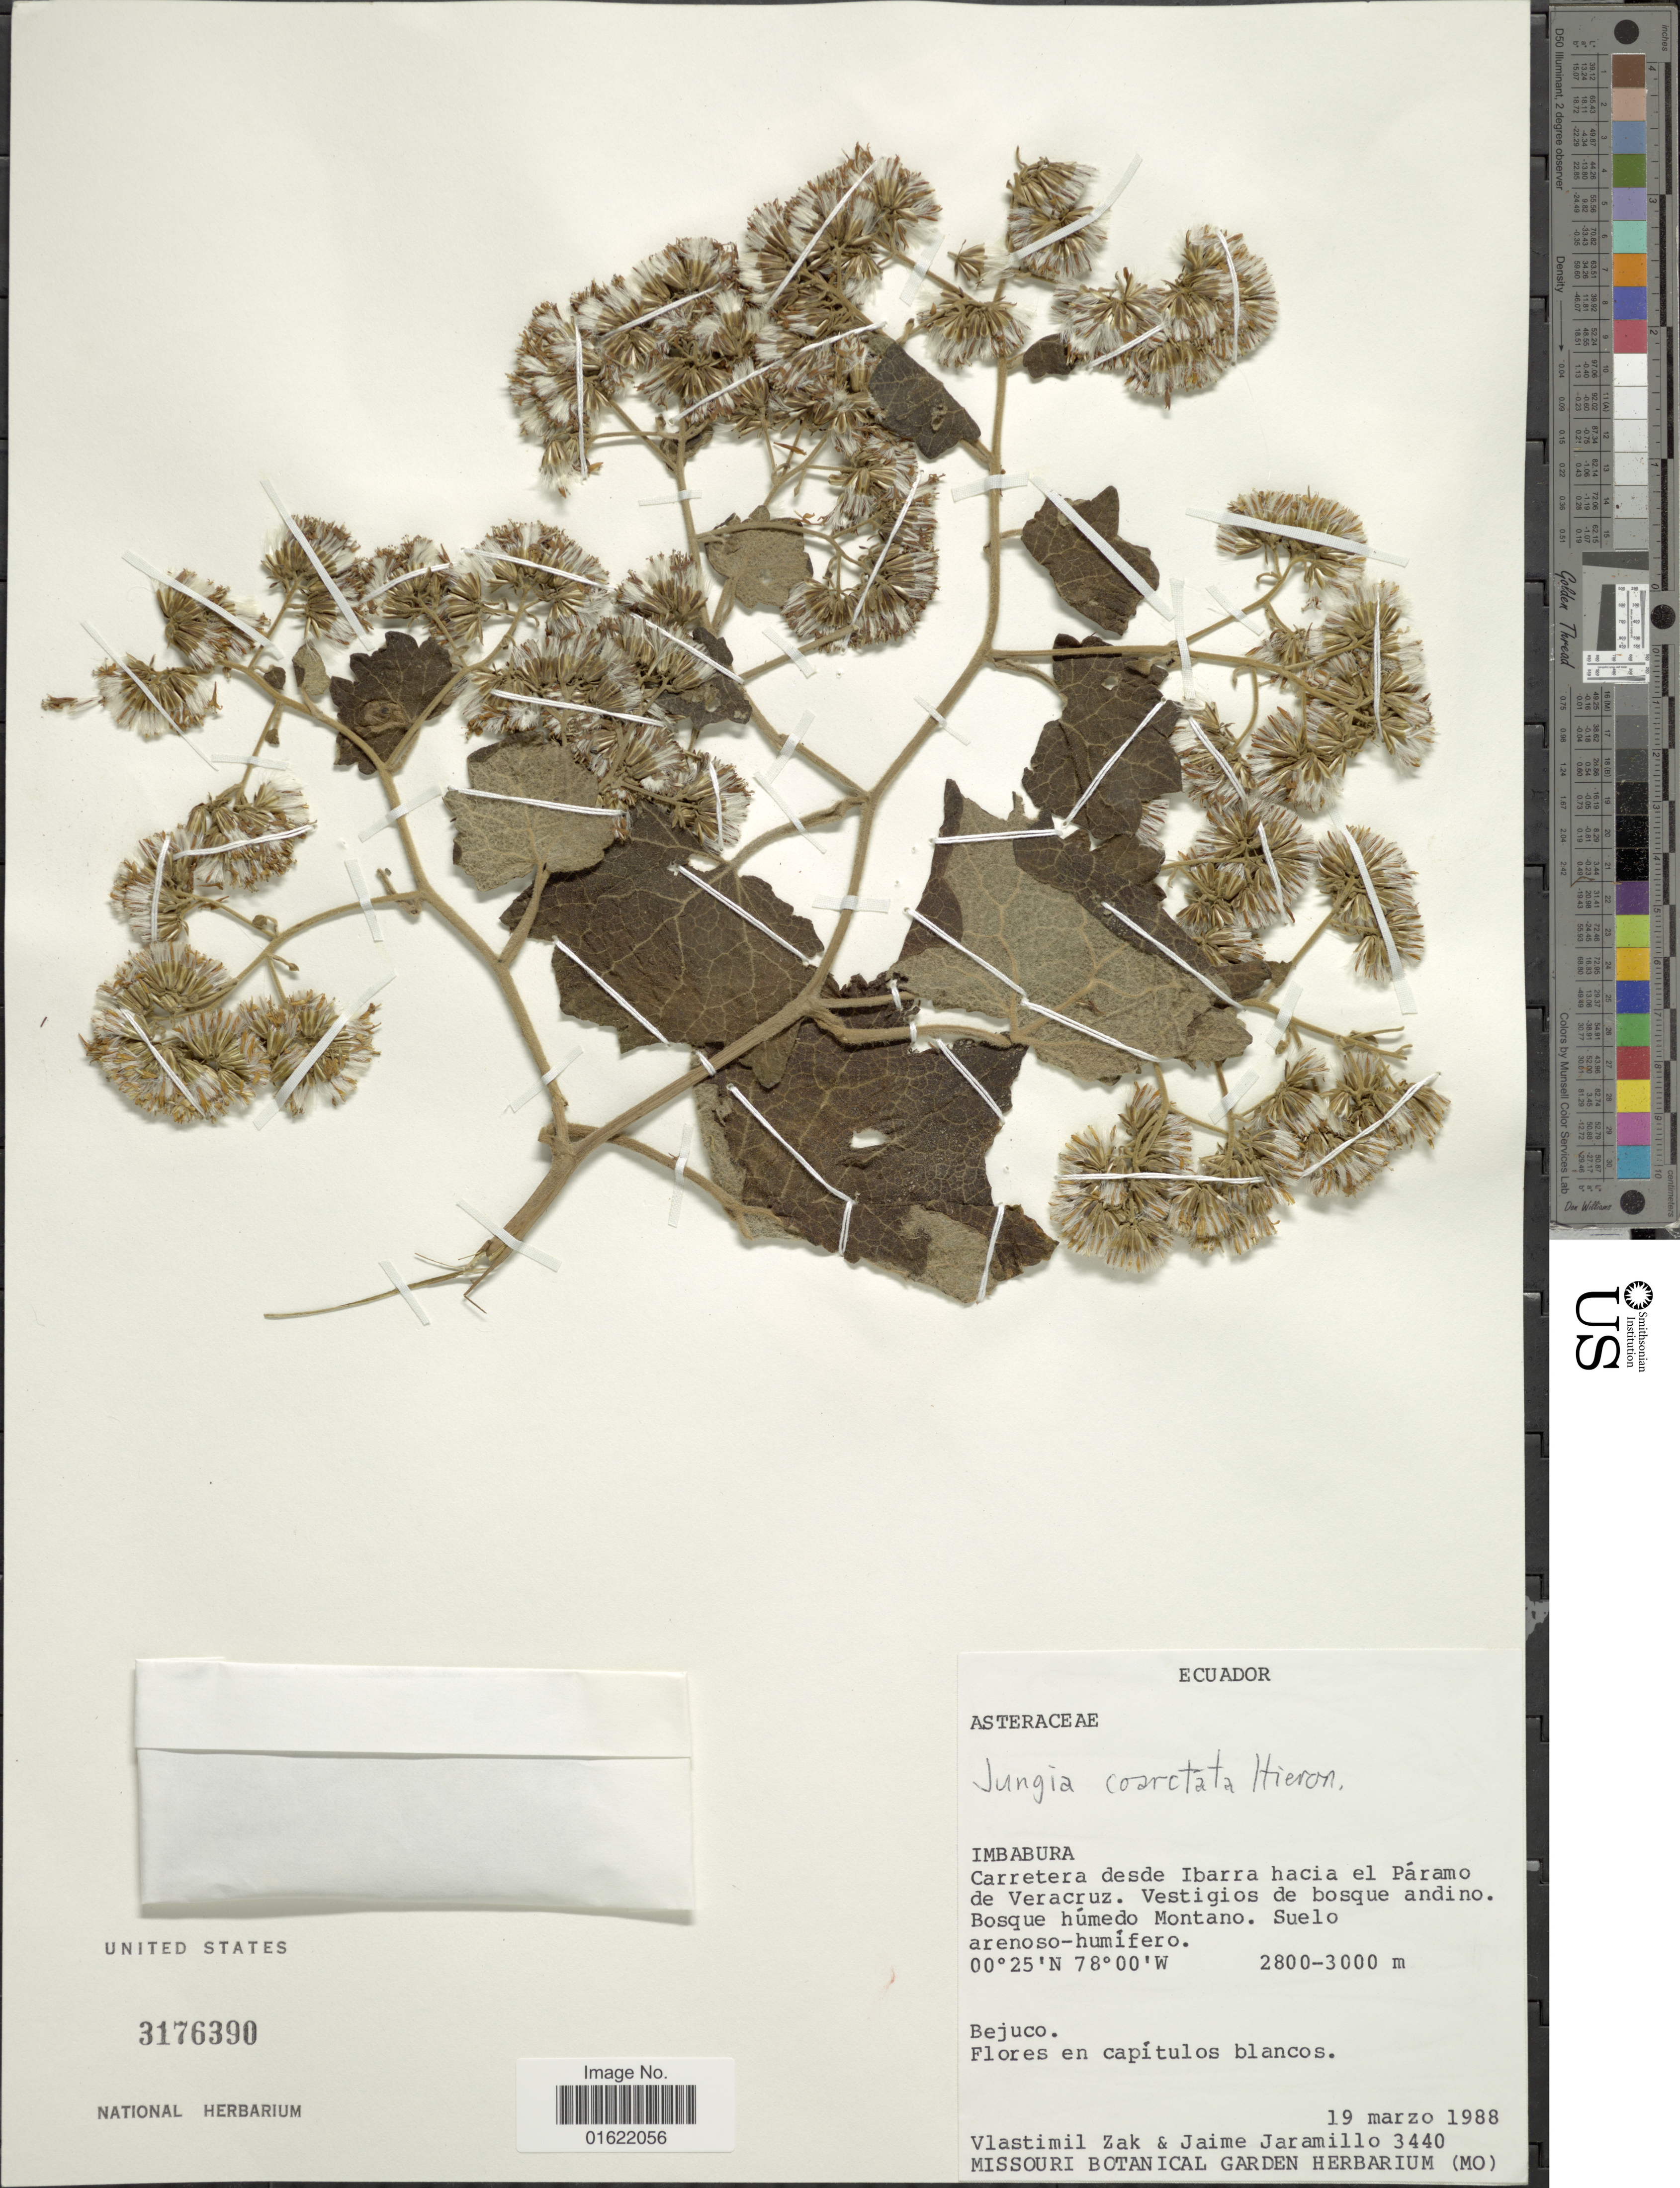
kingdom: Plantae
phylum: Tracheophyta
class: Magnoliopsida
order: Asterales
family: Asteraceae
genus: Jungia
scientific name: Jungia coarctata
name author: Hieron.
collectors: V. Zak & J. Jaramillo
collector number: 3440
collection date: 1988-03-19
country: Ecuador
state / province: Imbabura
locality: Carretera desde Ibarra hacia el Paramo de Veracruz. Vestigios de bosque andino. Bosque humedo Montano. Suelo arenoso-humifero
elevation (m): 2800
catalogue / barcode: US 3176390